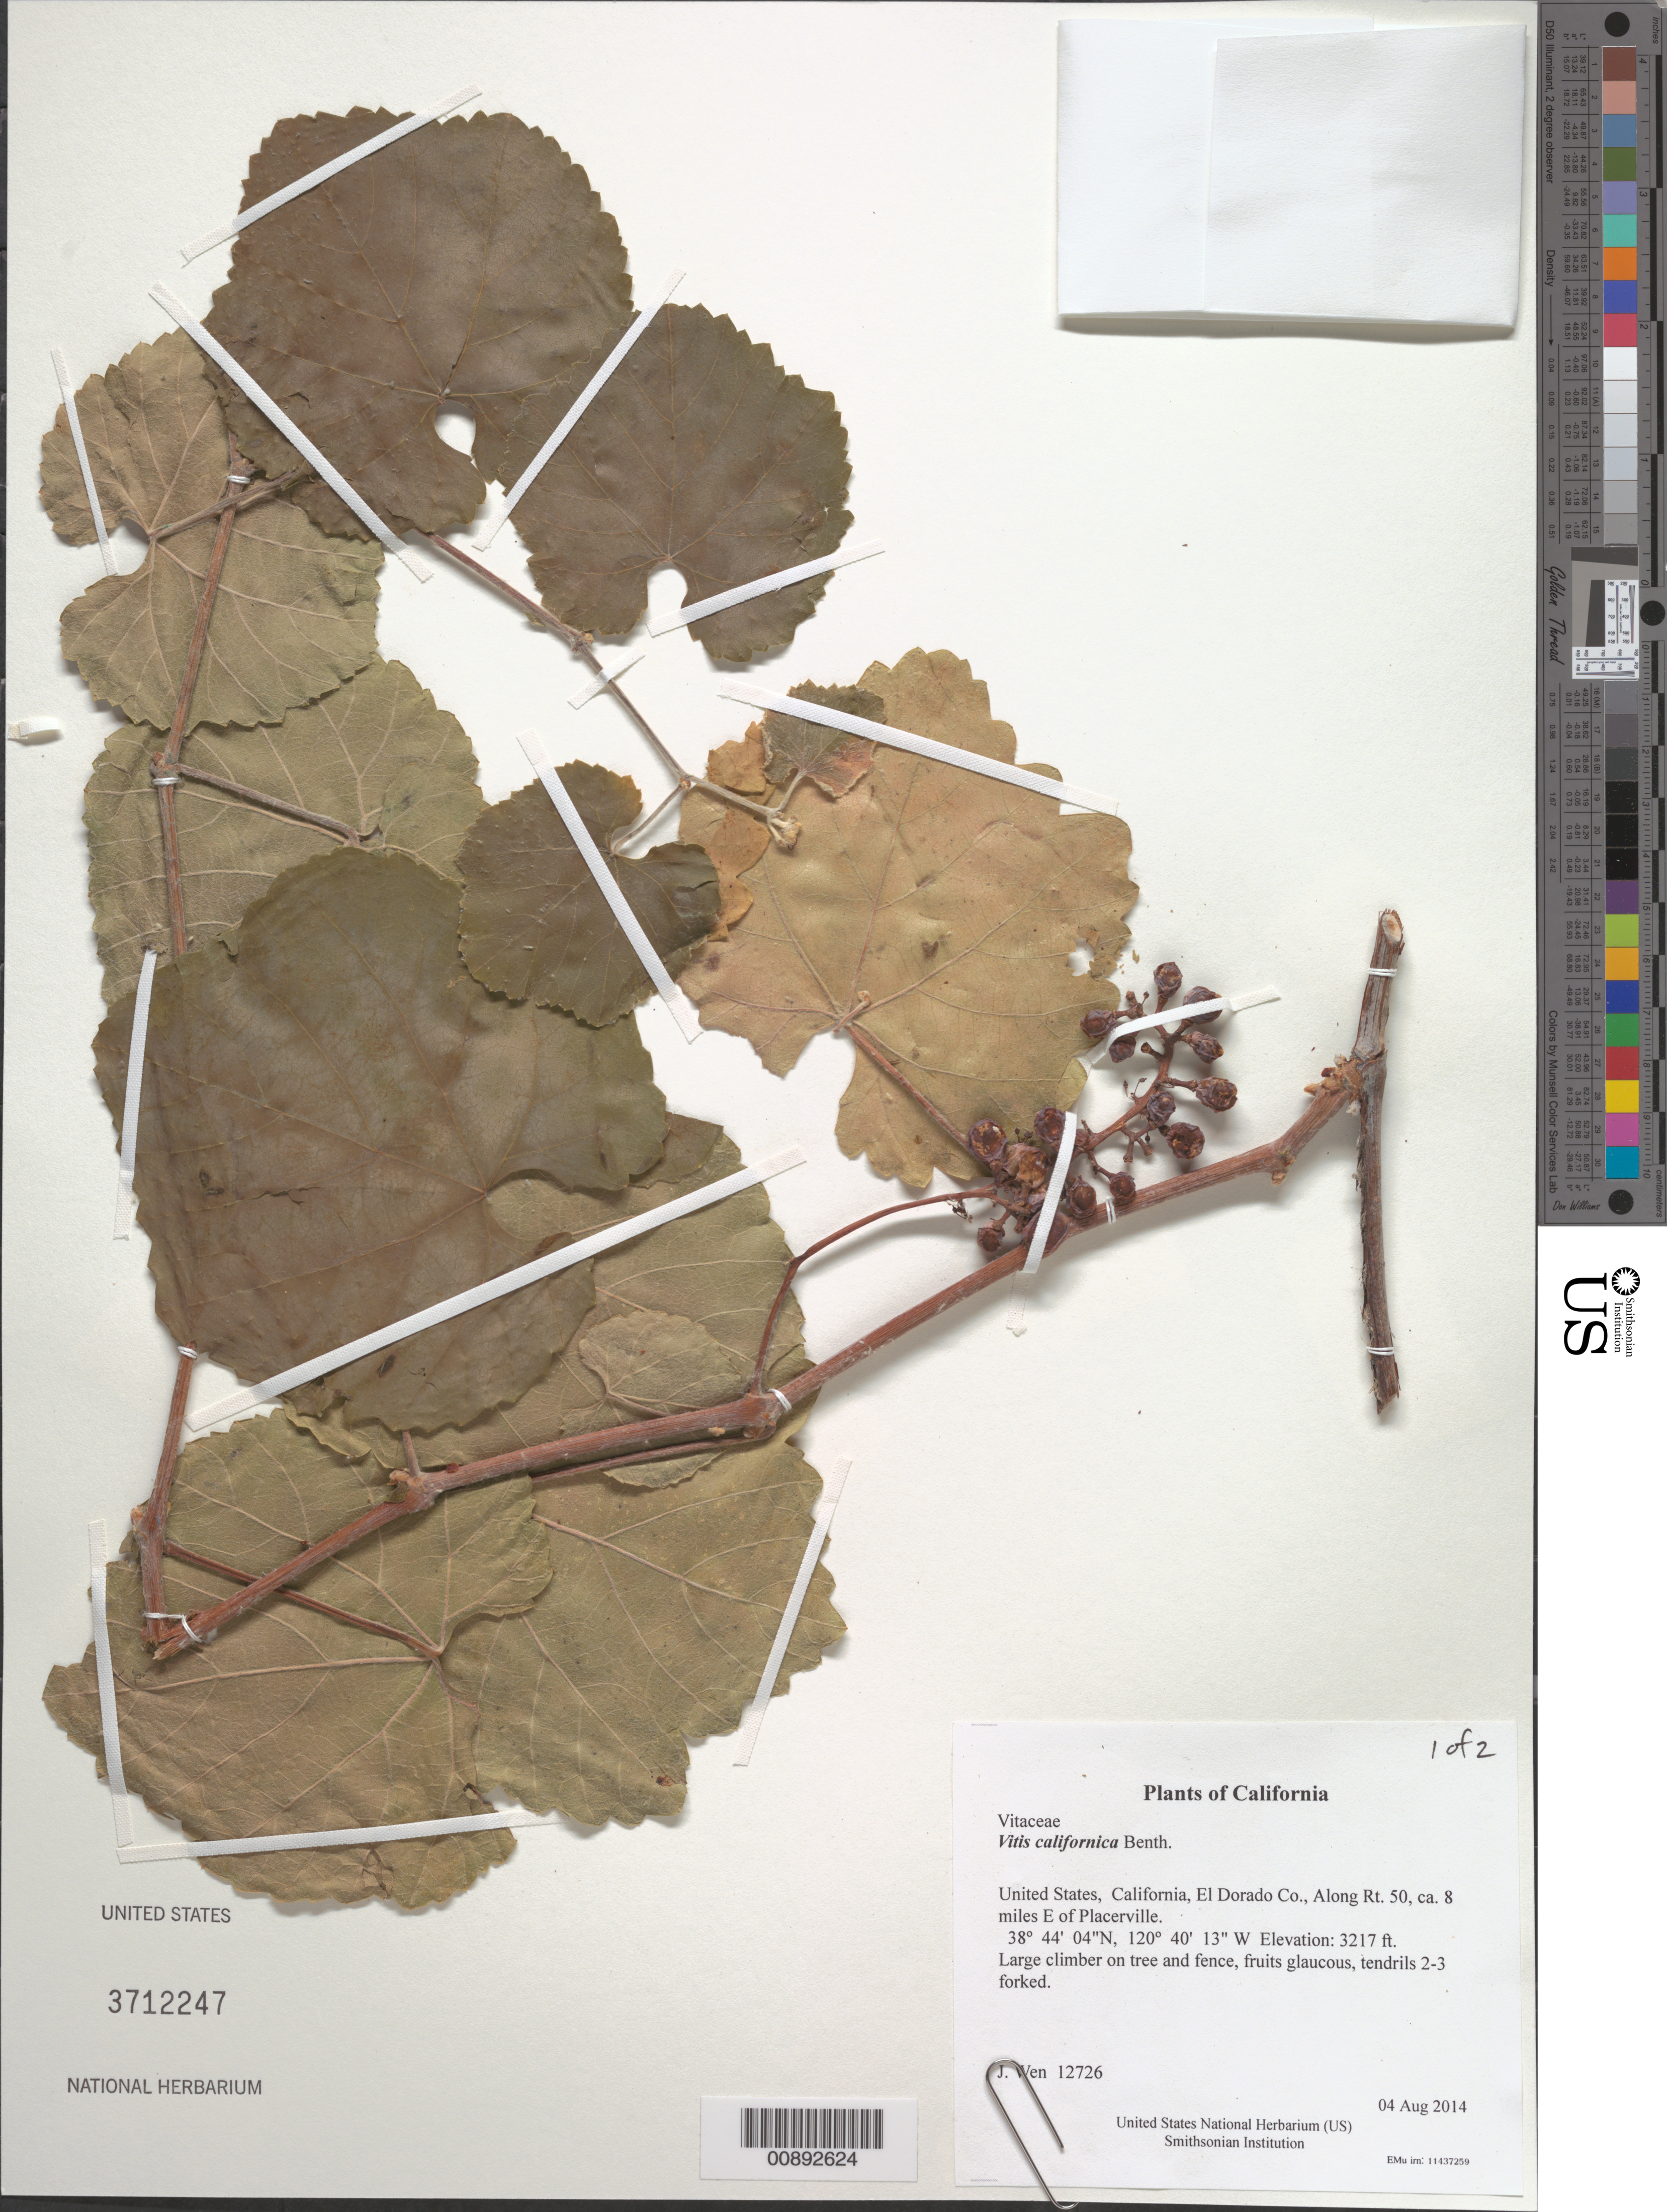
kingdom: Plantae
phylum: Tracheophyta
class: Magnoliopsida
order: Vitales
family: Vitaceae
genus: Vitis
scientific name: Vitis californica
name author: Benth.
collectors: J. Wen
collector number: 12726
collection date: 2014-08-04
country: United States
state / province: California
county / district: El Dorado Co.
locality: Along Rt. 50, ca. 8 miles E of Placerville.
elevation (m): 981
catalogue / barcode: US 3712247